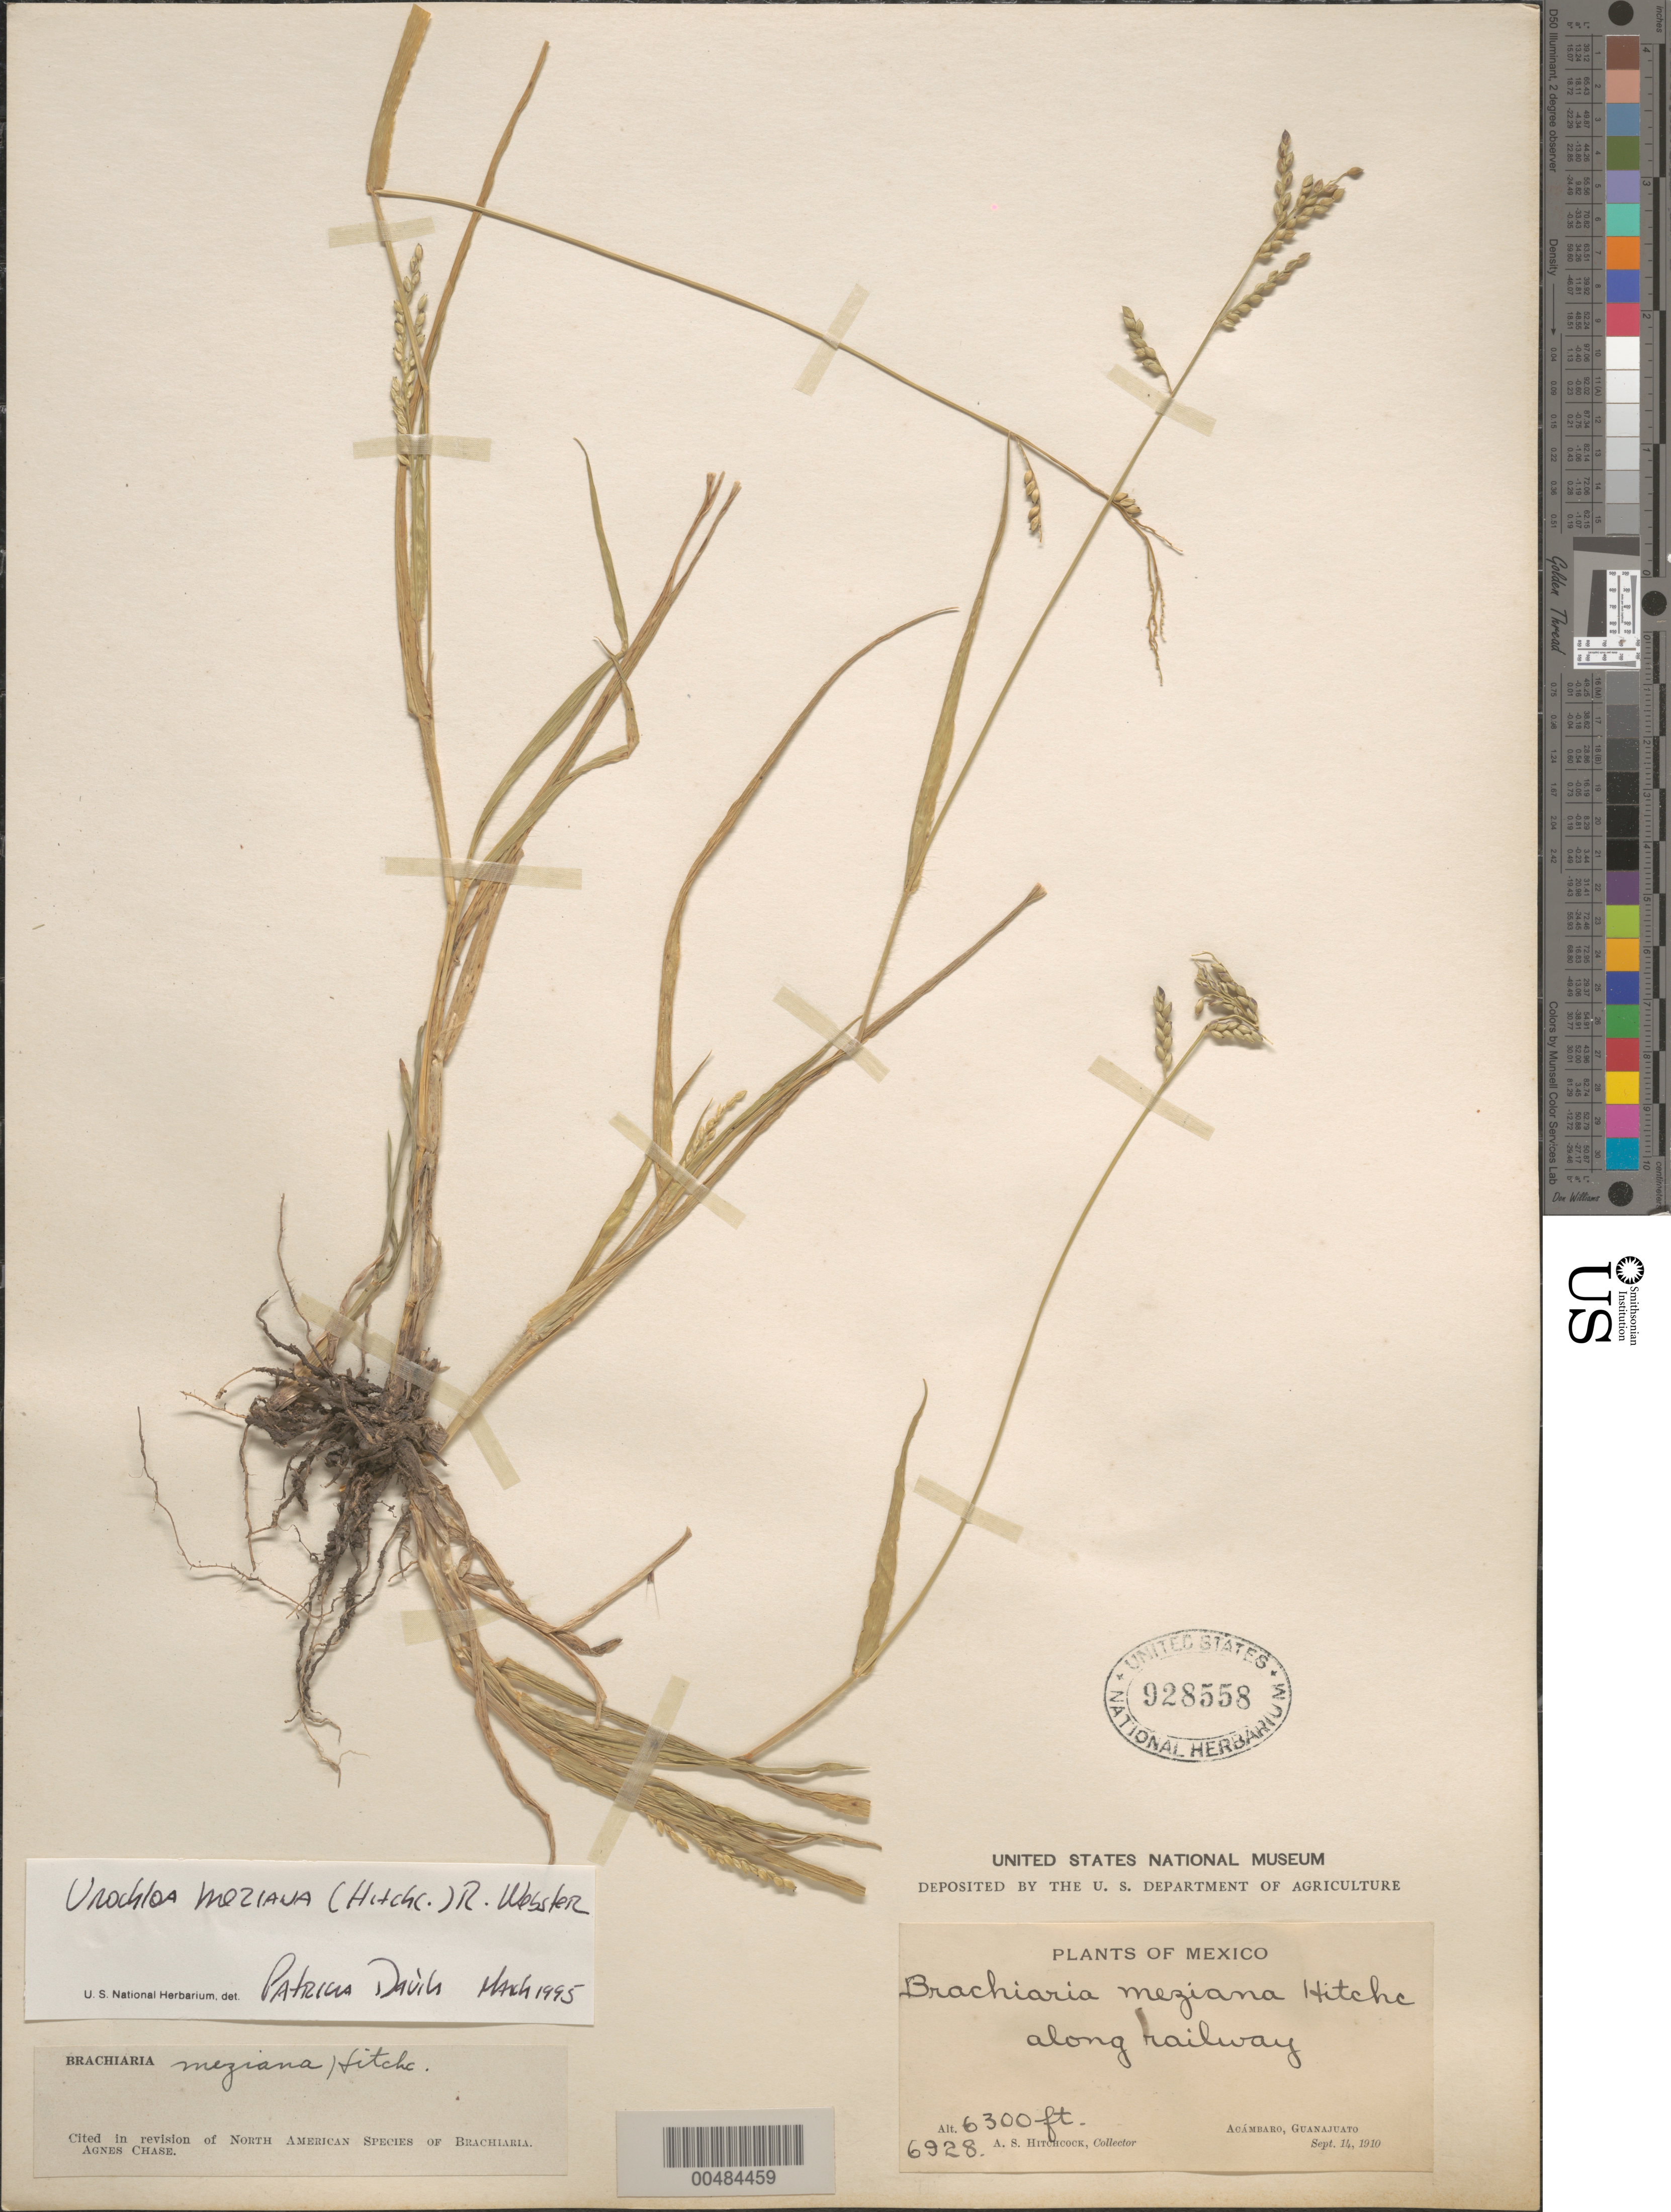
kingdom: Plantae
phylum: Tracheophyta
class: Liliopsida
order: Poales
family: Poaceae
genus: Urochloa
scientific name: Urochloa meziana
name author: (Hitchc.) Morrone & Zuloaga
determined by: Dávila, P. D.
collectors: A. S. Hitchcock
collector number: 6928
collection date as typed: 14 Sep 1910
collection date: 1910-09-14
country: Mexico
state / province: Guanajuato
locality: Acámbaro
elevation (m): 1920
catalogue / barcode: US 928558